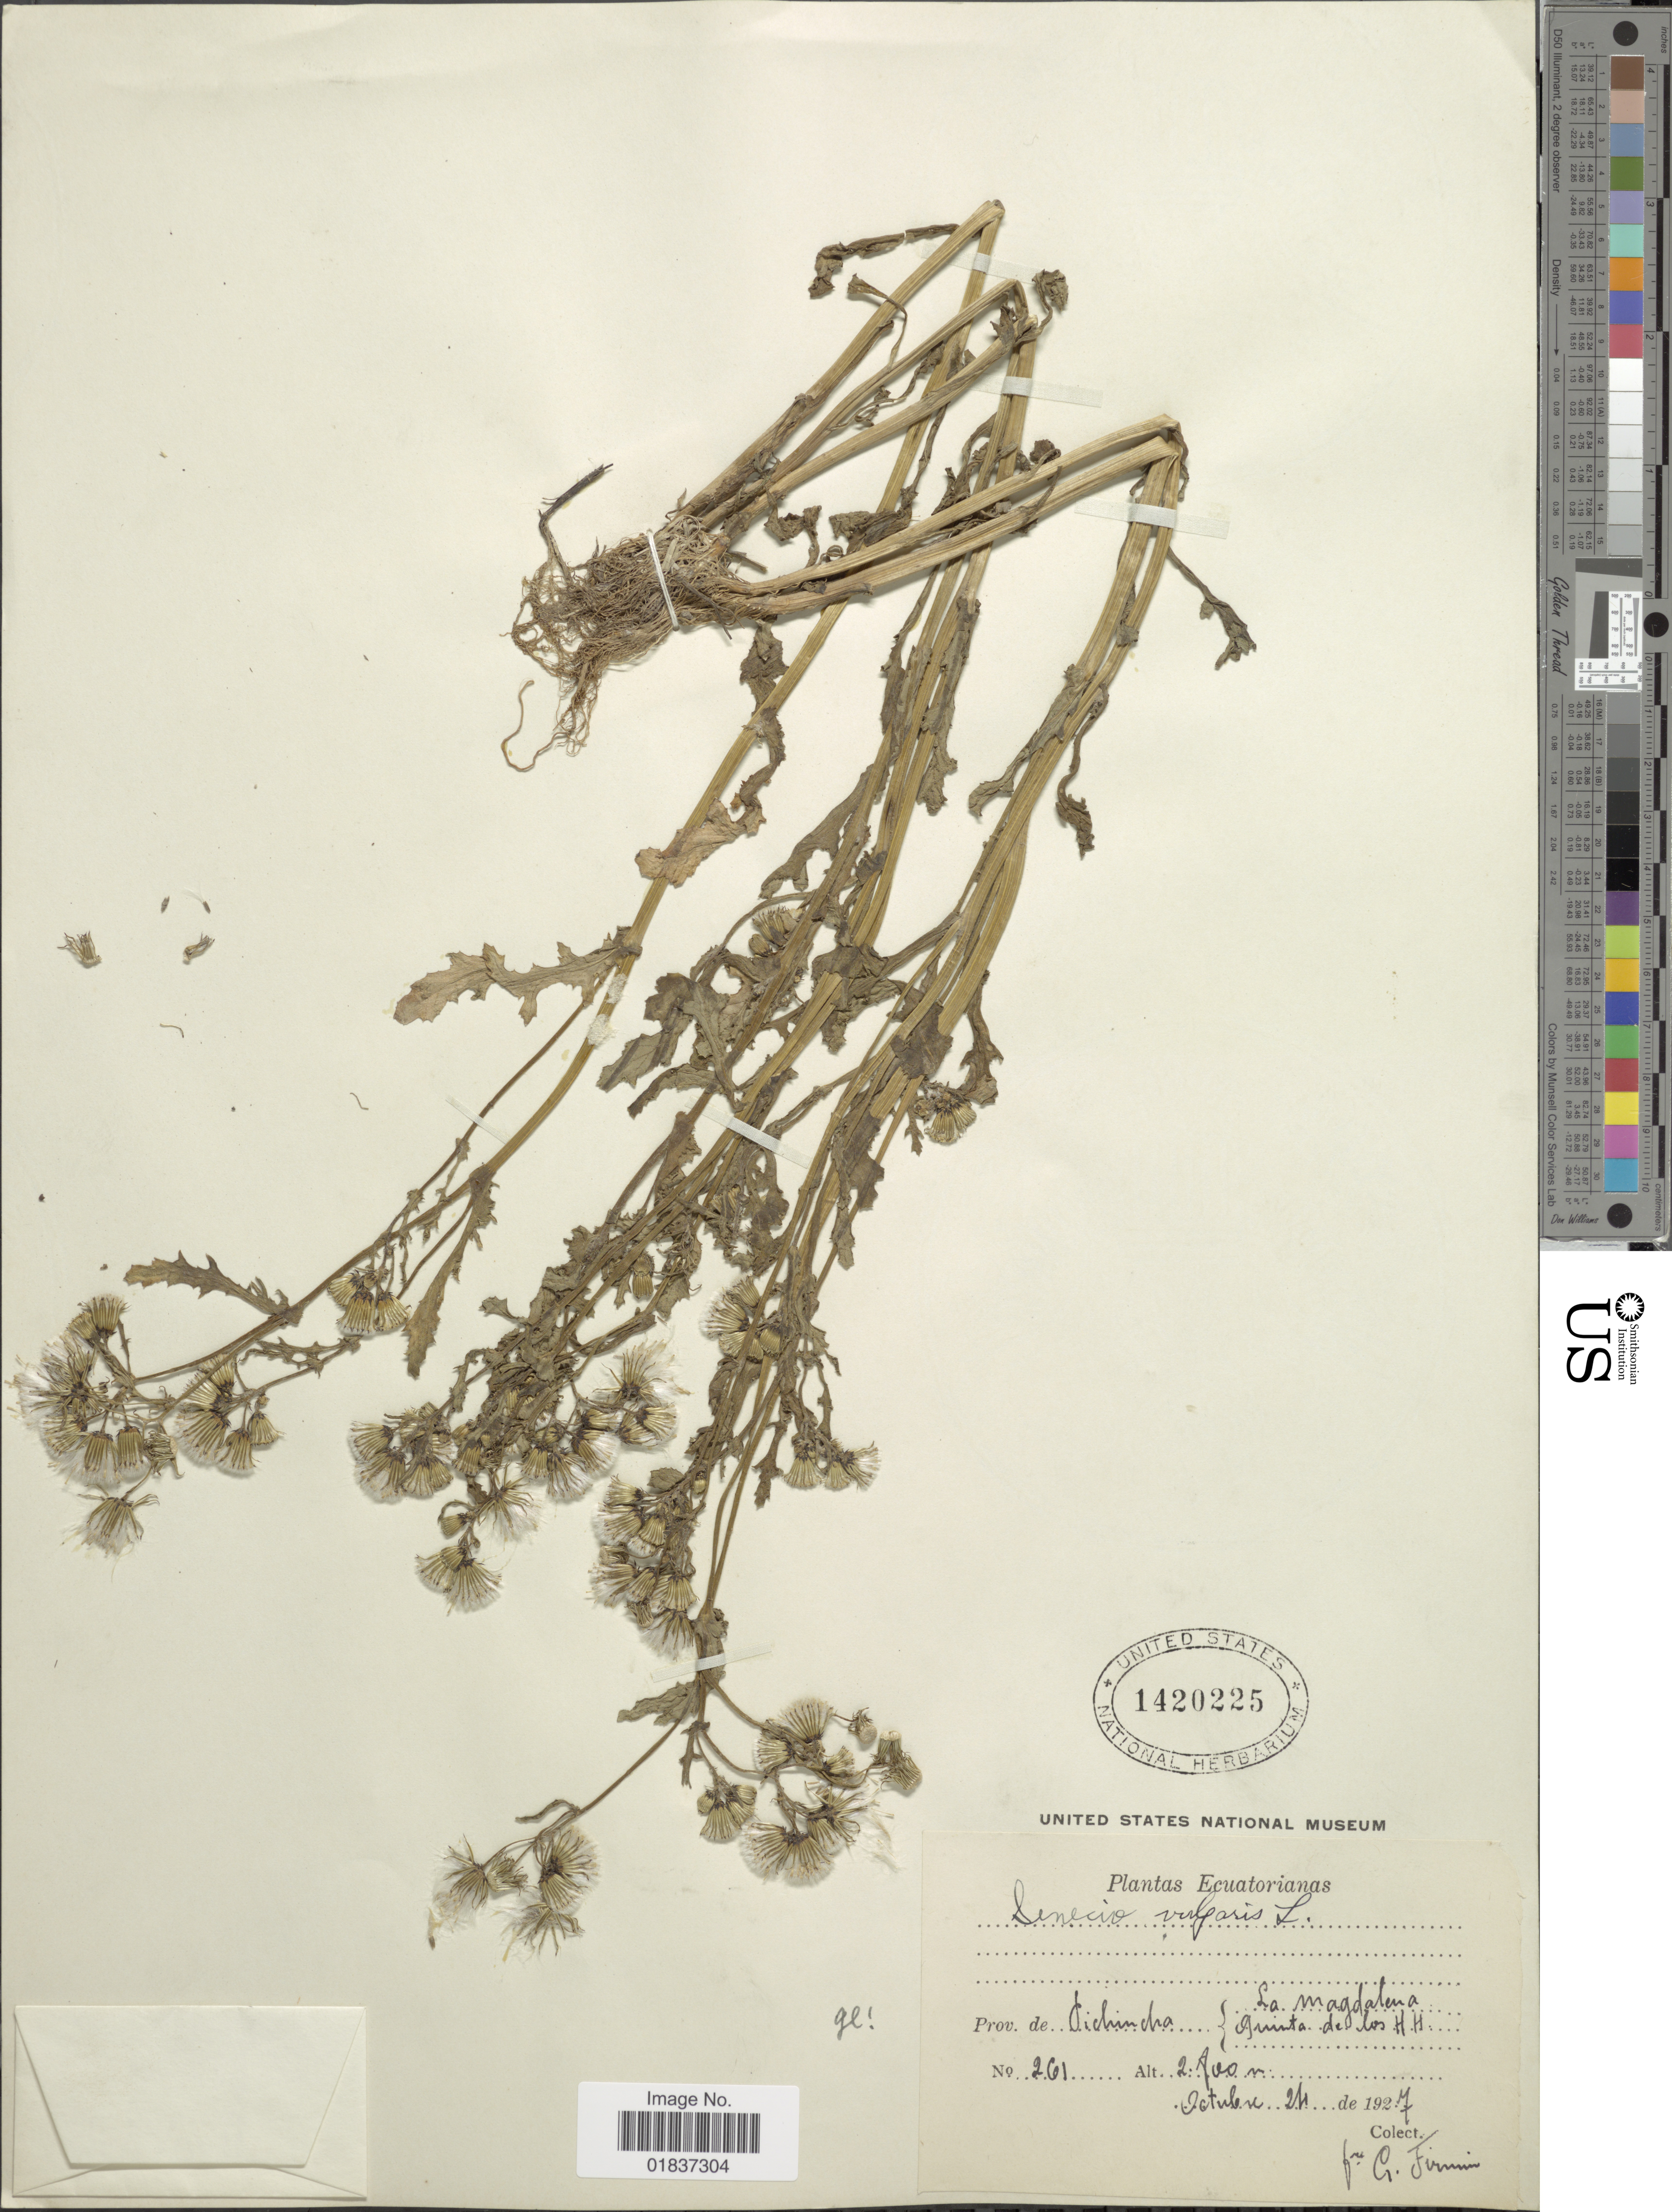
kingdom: Plantae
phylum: Tracheophyta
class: Magnoliopsida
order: Asterales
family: Asteraceae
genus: Senecio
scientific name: Senecio vulgaris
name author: L.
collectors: G. Firmin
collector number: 261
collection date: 1927-10-24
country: Ecuador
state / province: Pichincha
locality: Prov. de Pichincha. La Magdalena Quinta de los H H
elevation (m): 2700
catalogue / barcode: US 1420225